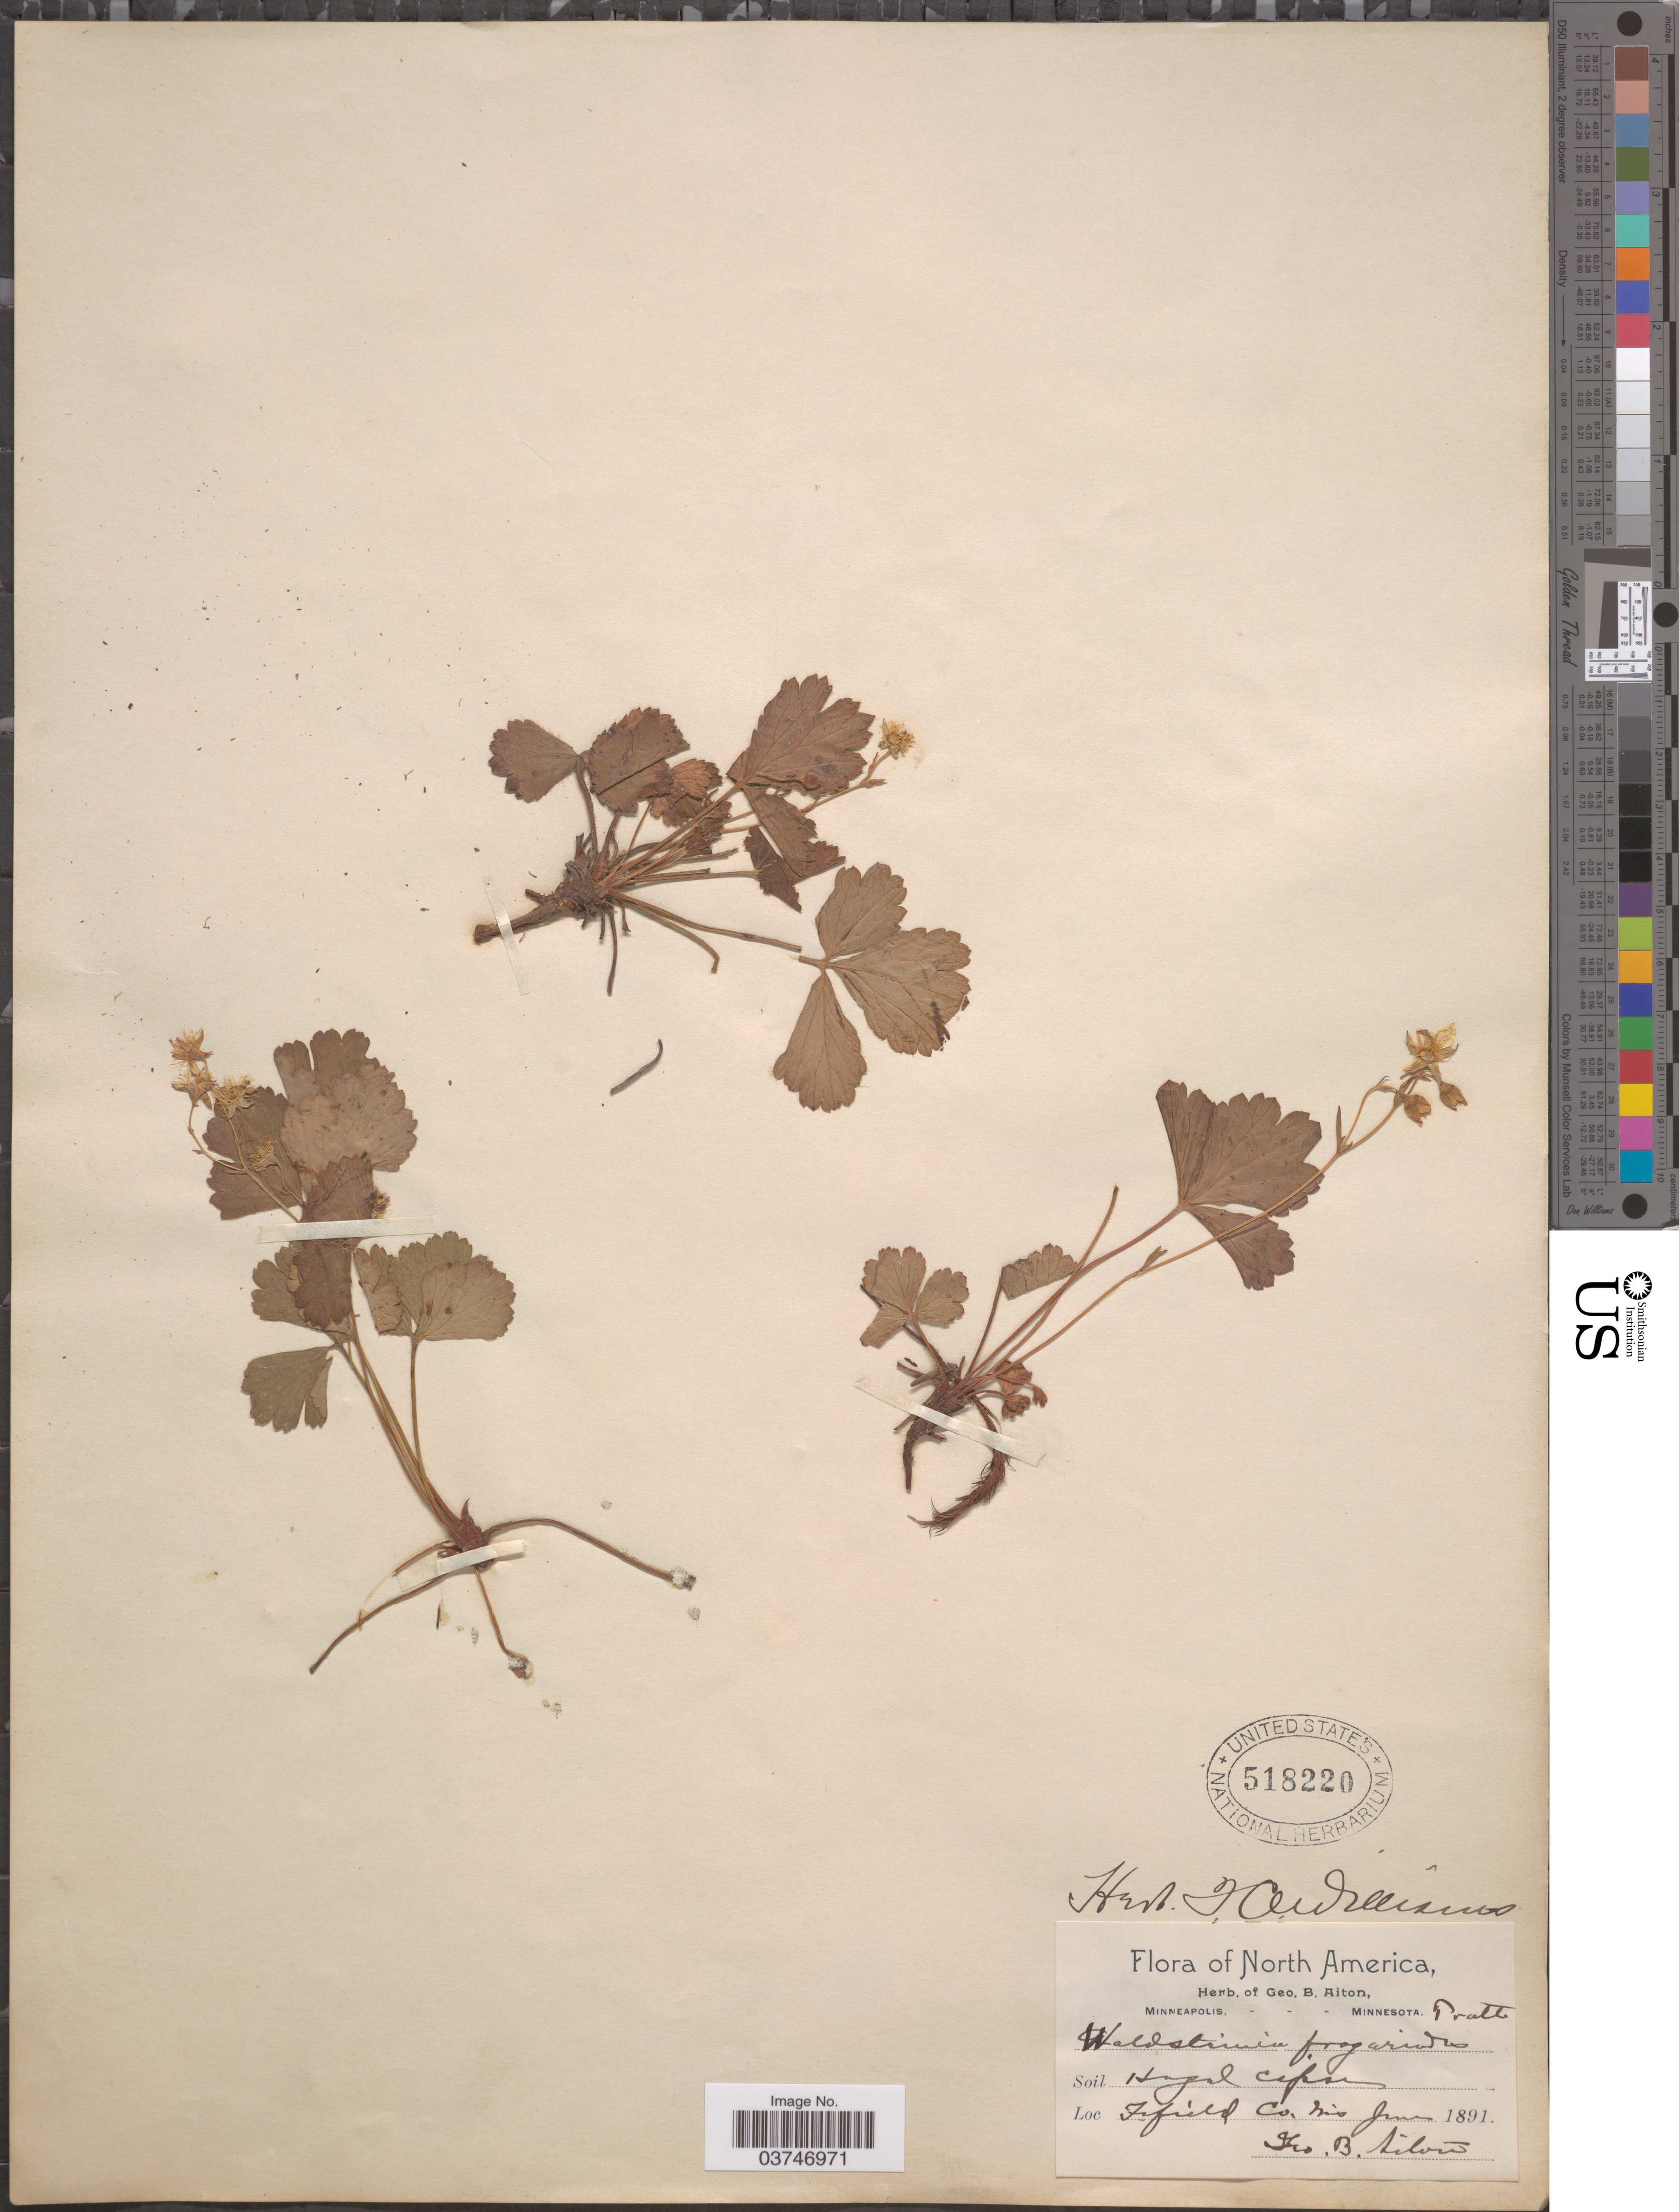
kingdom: Plantae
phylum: Tracheophyta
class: Magnoliopsida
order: Rosales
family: Rosaceae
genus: Waldsteinia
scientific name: Waldsteinia fragarioides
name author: (Michx.) Tratt.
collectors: G. B. Aiton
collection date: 1891-06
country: United States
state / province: Wisconsin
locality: Fifield Co.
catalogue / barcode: US 518220